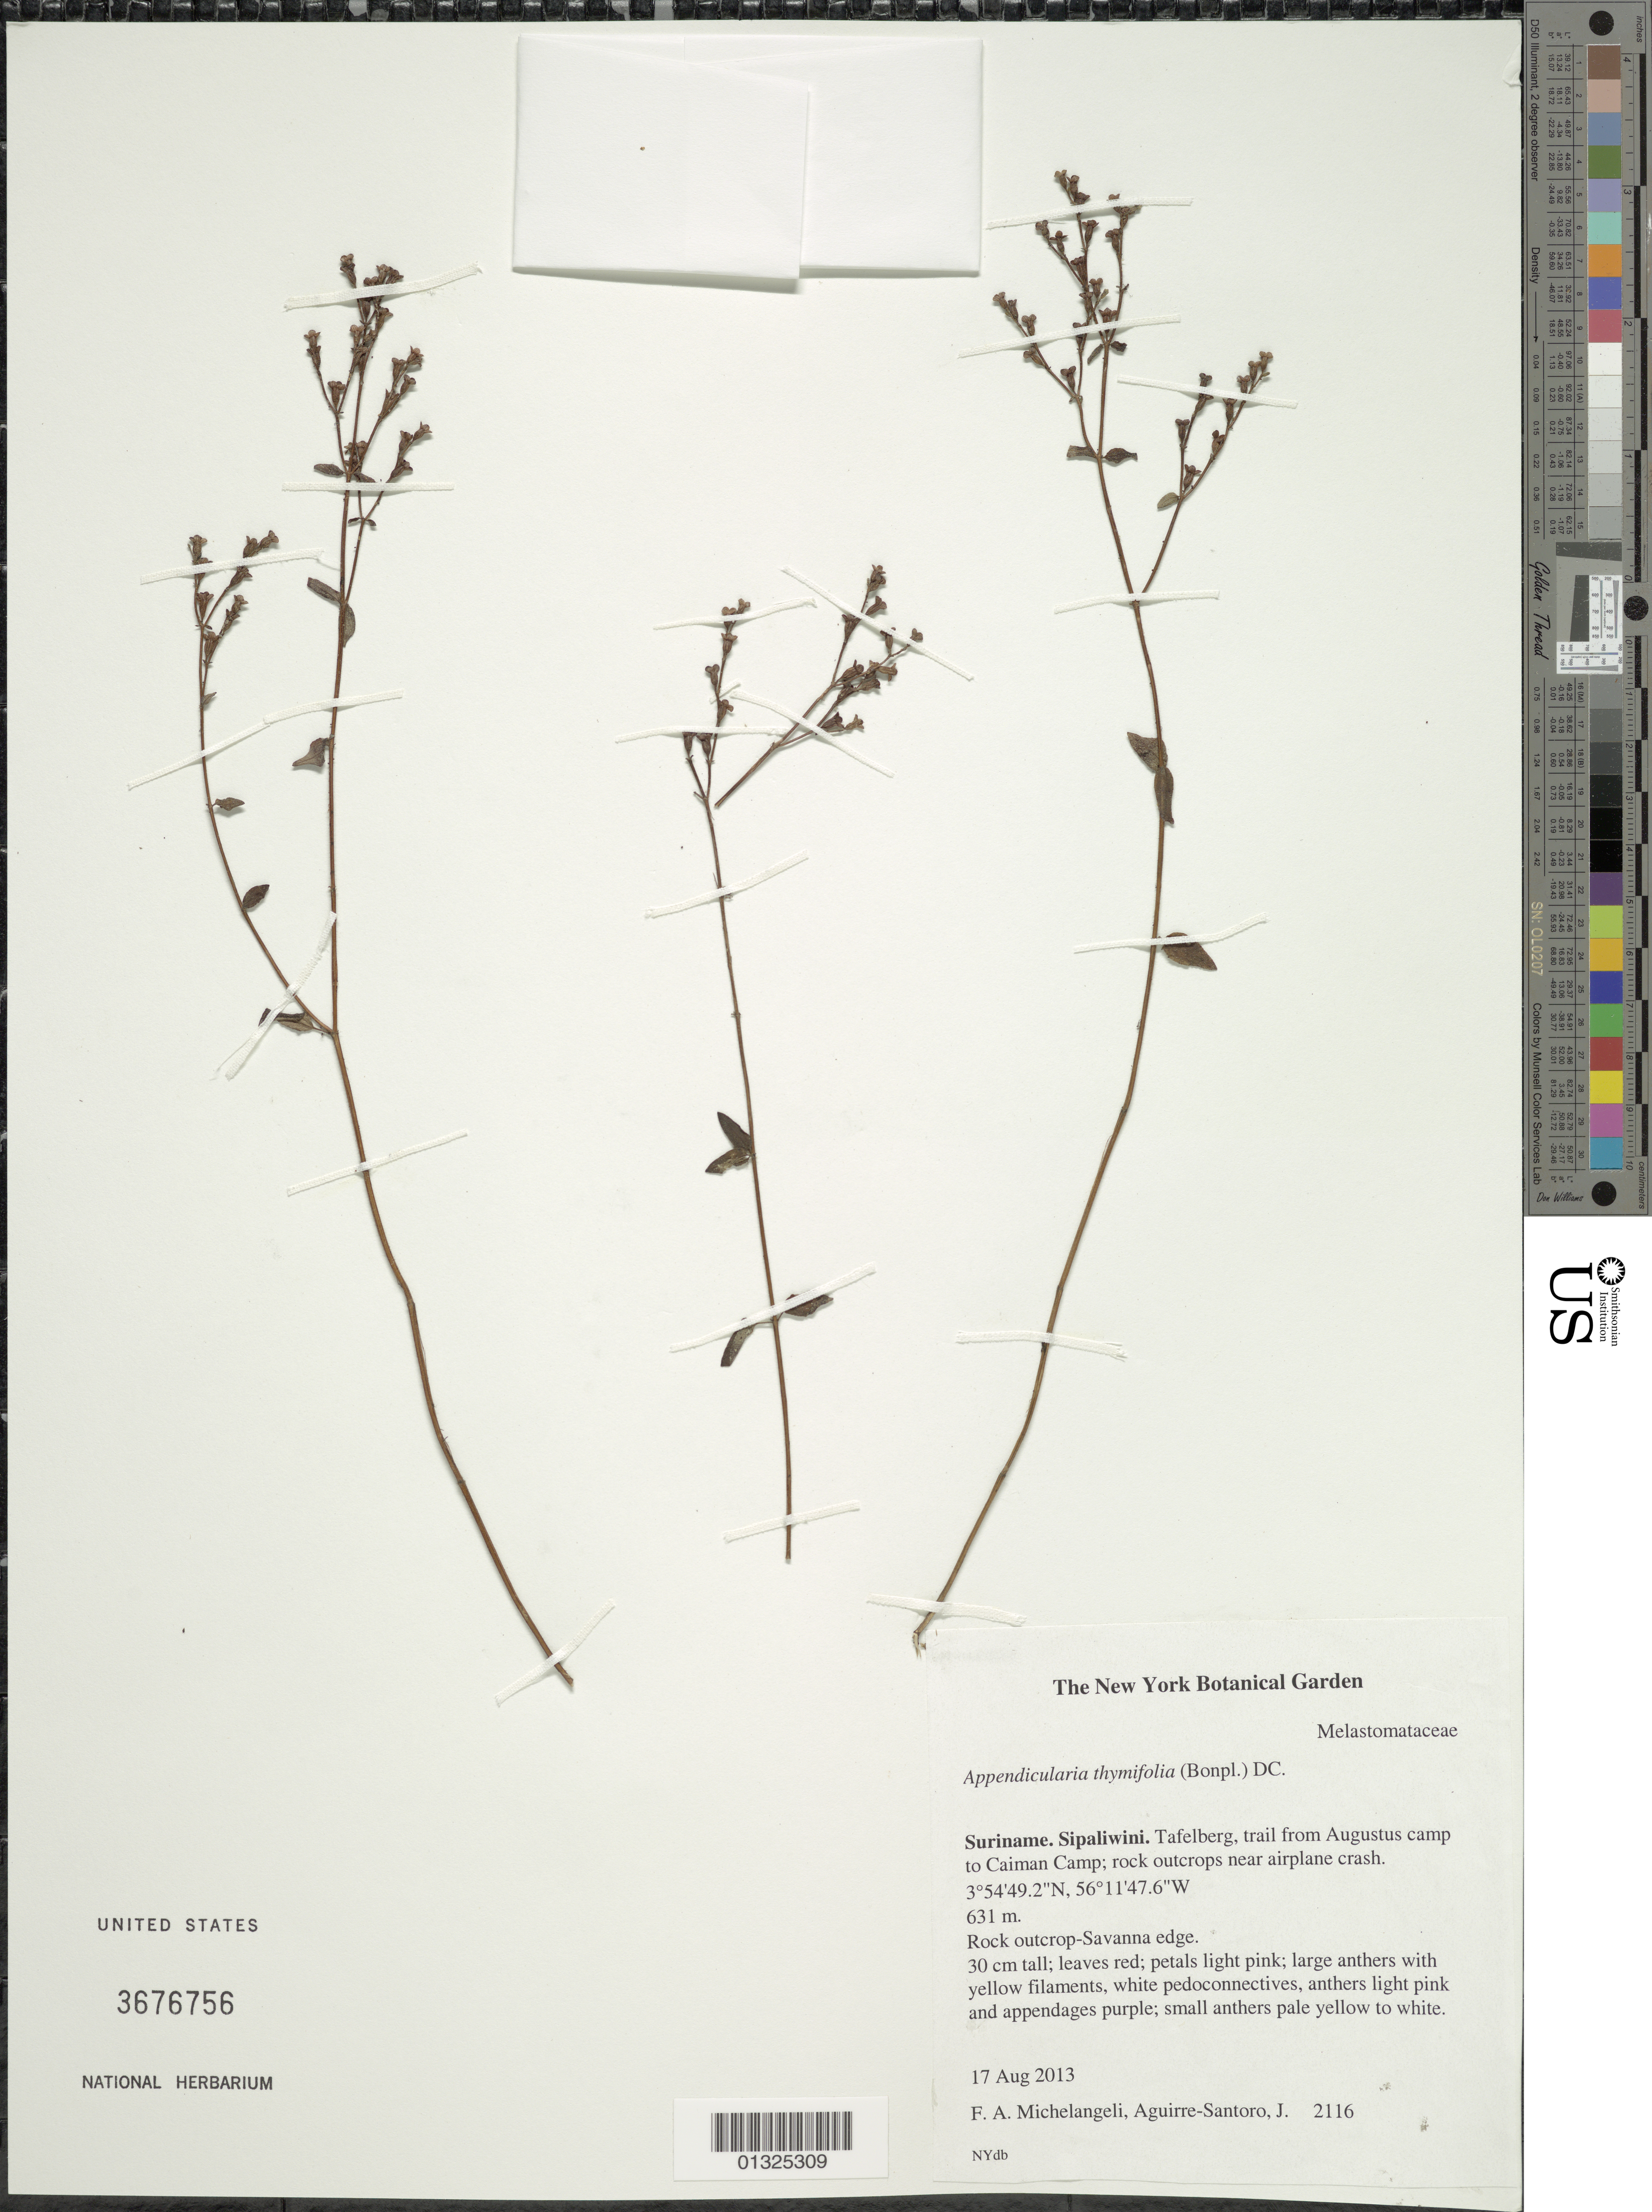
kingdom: Plantae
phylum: Tracheophyta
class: Magnoliopsida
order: Myrtales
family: Melastomataceae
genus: Appendicularia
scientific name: Appendicularia thymifolia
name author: (Bonpl.) DC.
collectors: F. A. Michelangeli & J. Aguirre-Santoro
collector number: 2116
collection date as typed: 16 Aug 2013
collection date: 2013-08-16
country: Suriname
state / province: Sipaliwini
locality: Tafelberg, trail from Augustus camp to Caiman Camp; rock outcrops near airplane crash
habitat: Rock outcrop - savanna edge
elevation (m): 631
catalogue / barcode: US 3676756